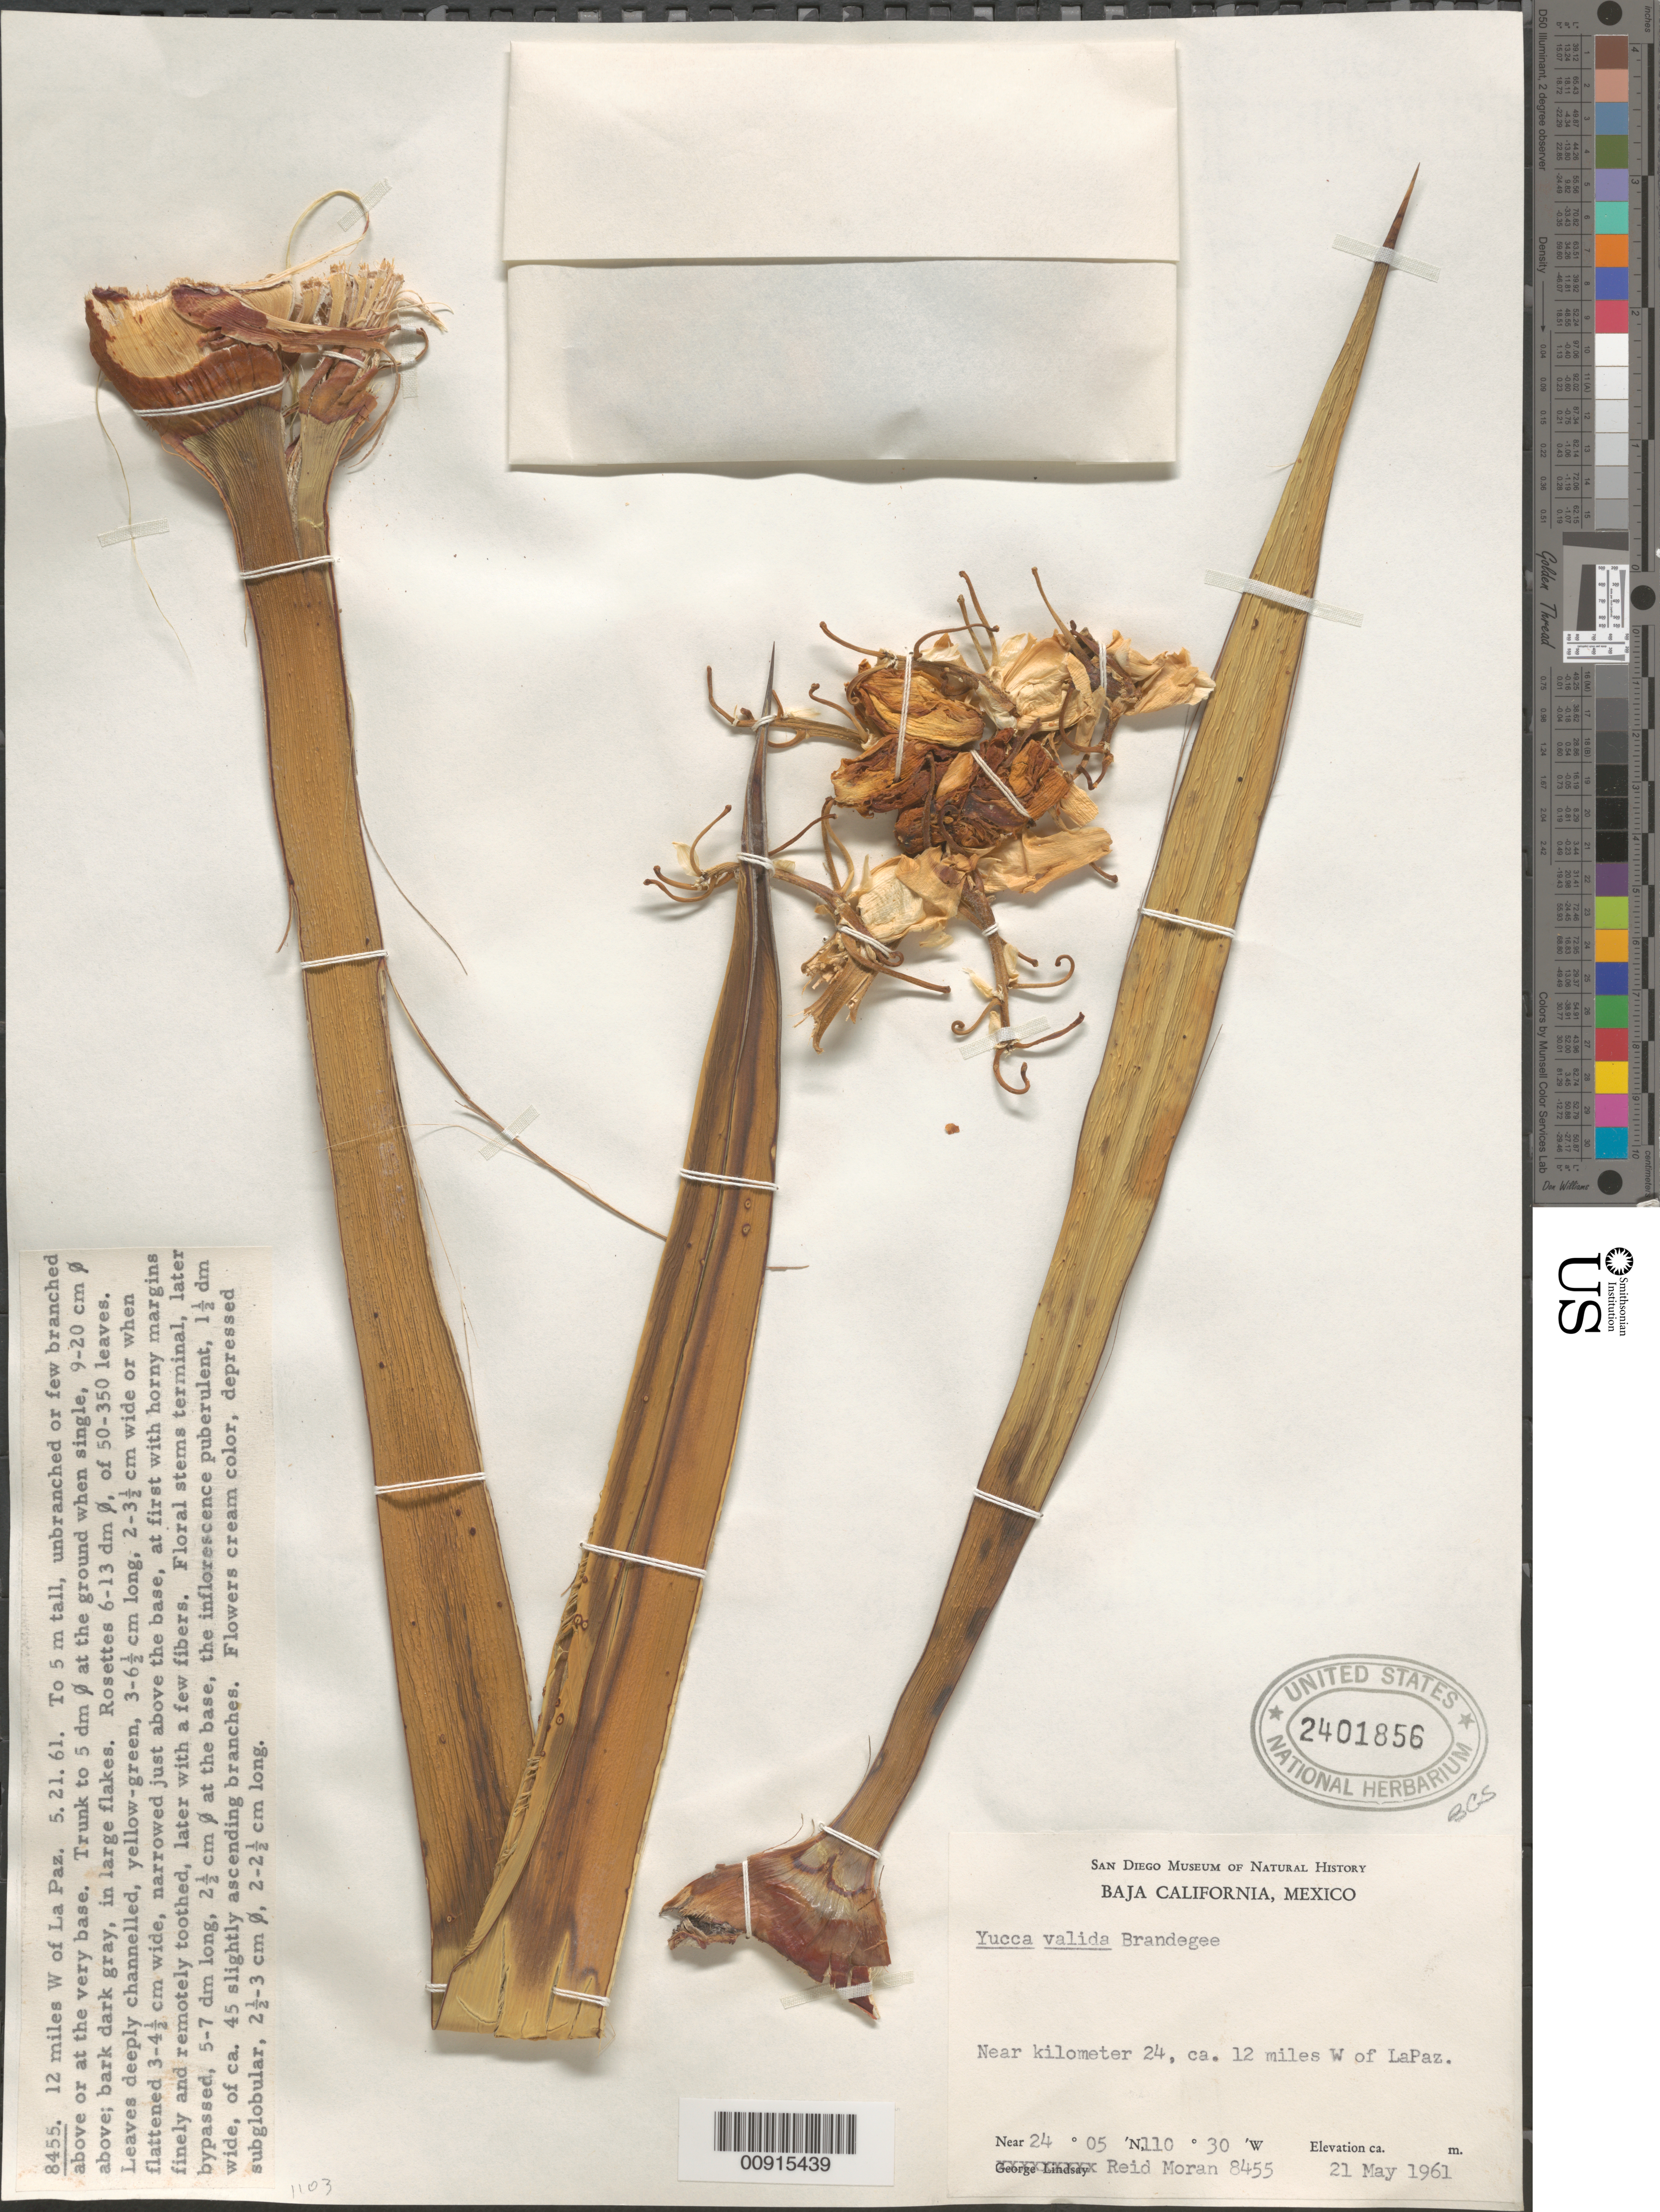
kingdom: Plantae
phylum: Tracheophyta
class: Liliopsida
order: Asparagales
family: Asparagaceae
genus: Yucca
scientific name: Yucca valida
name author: Brandegee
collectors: R. V. Moran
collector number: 8455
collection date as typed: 21 May 1961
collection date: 1961-05-21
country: Mexico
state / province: Baja California Sur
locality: Near kilometer 24, ca. 12 miles W of La Paz. Baja California.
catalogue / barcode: US 2401856